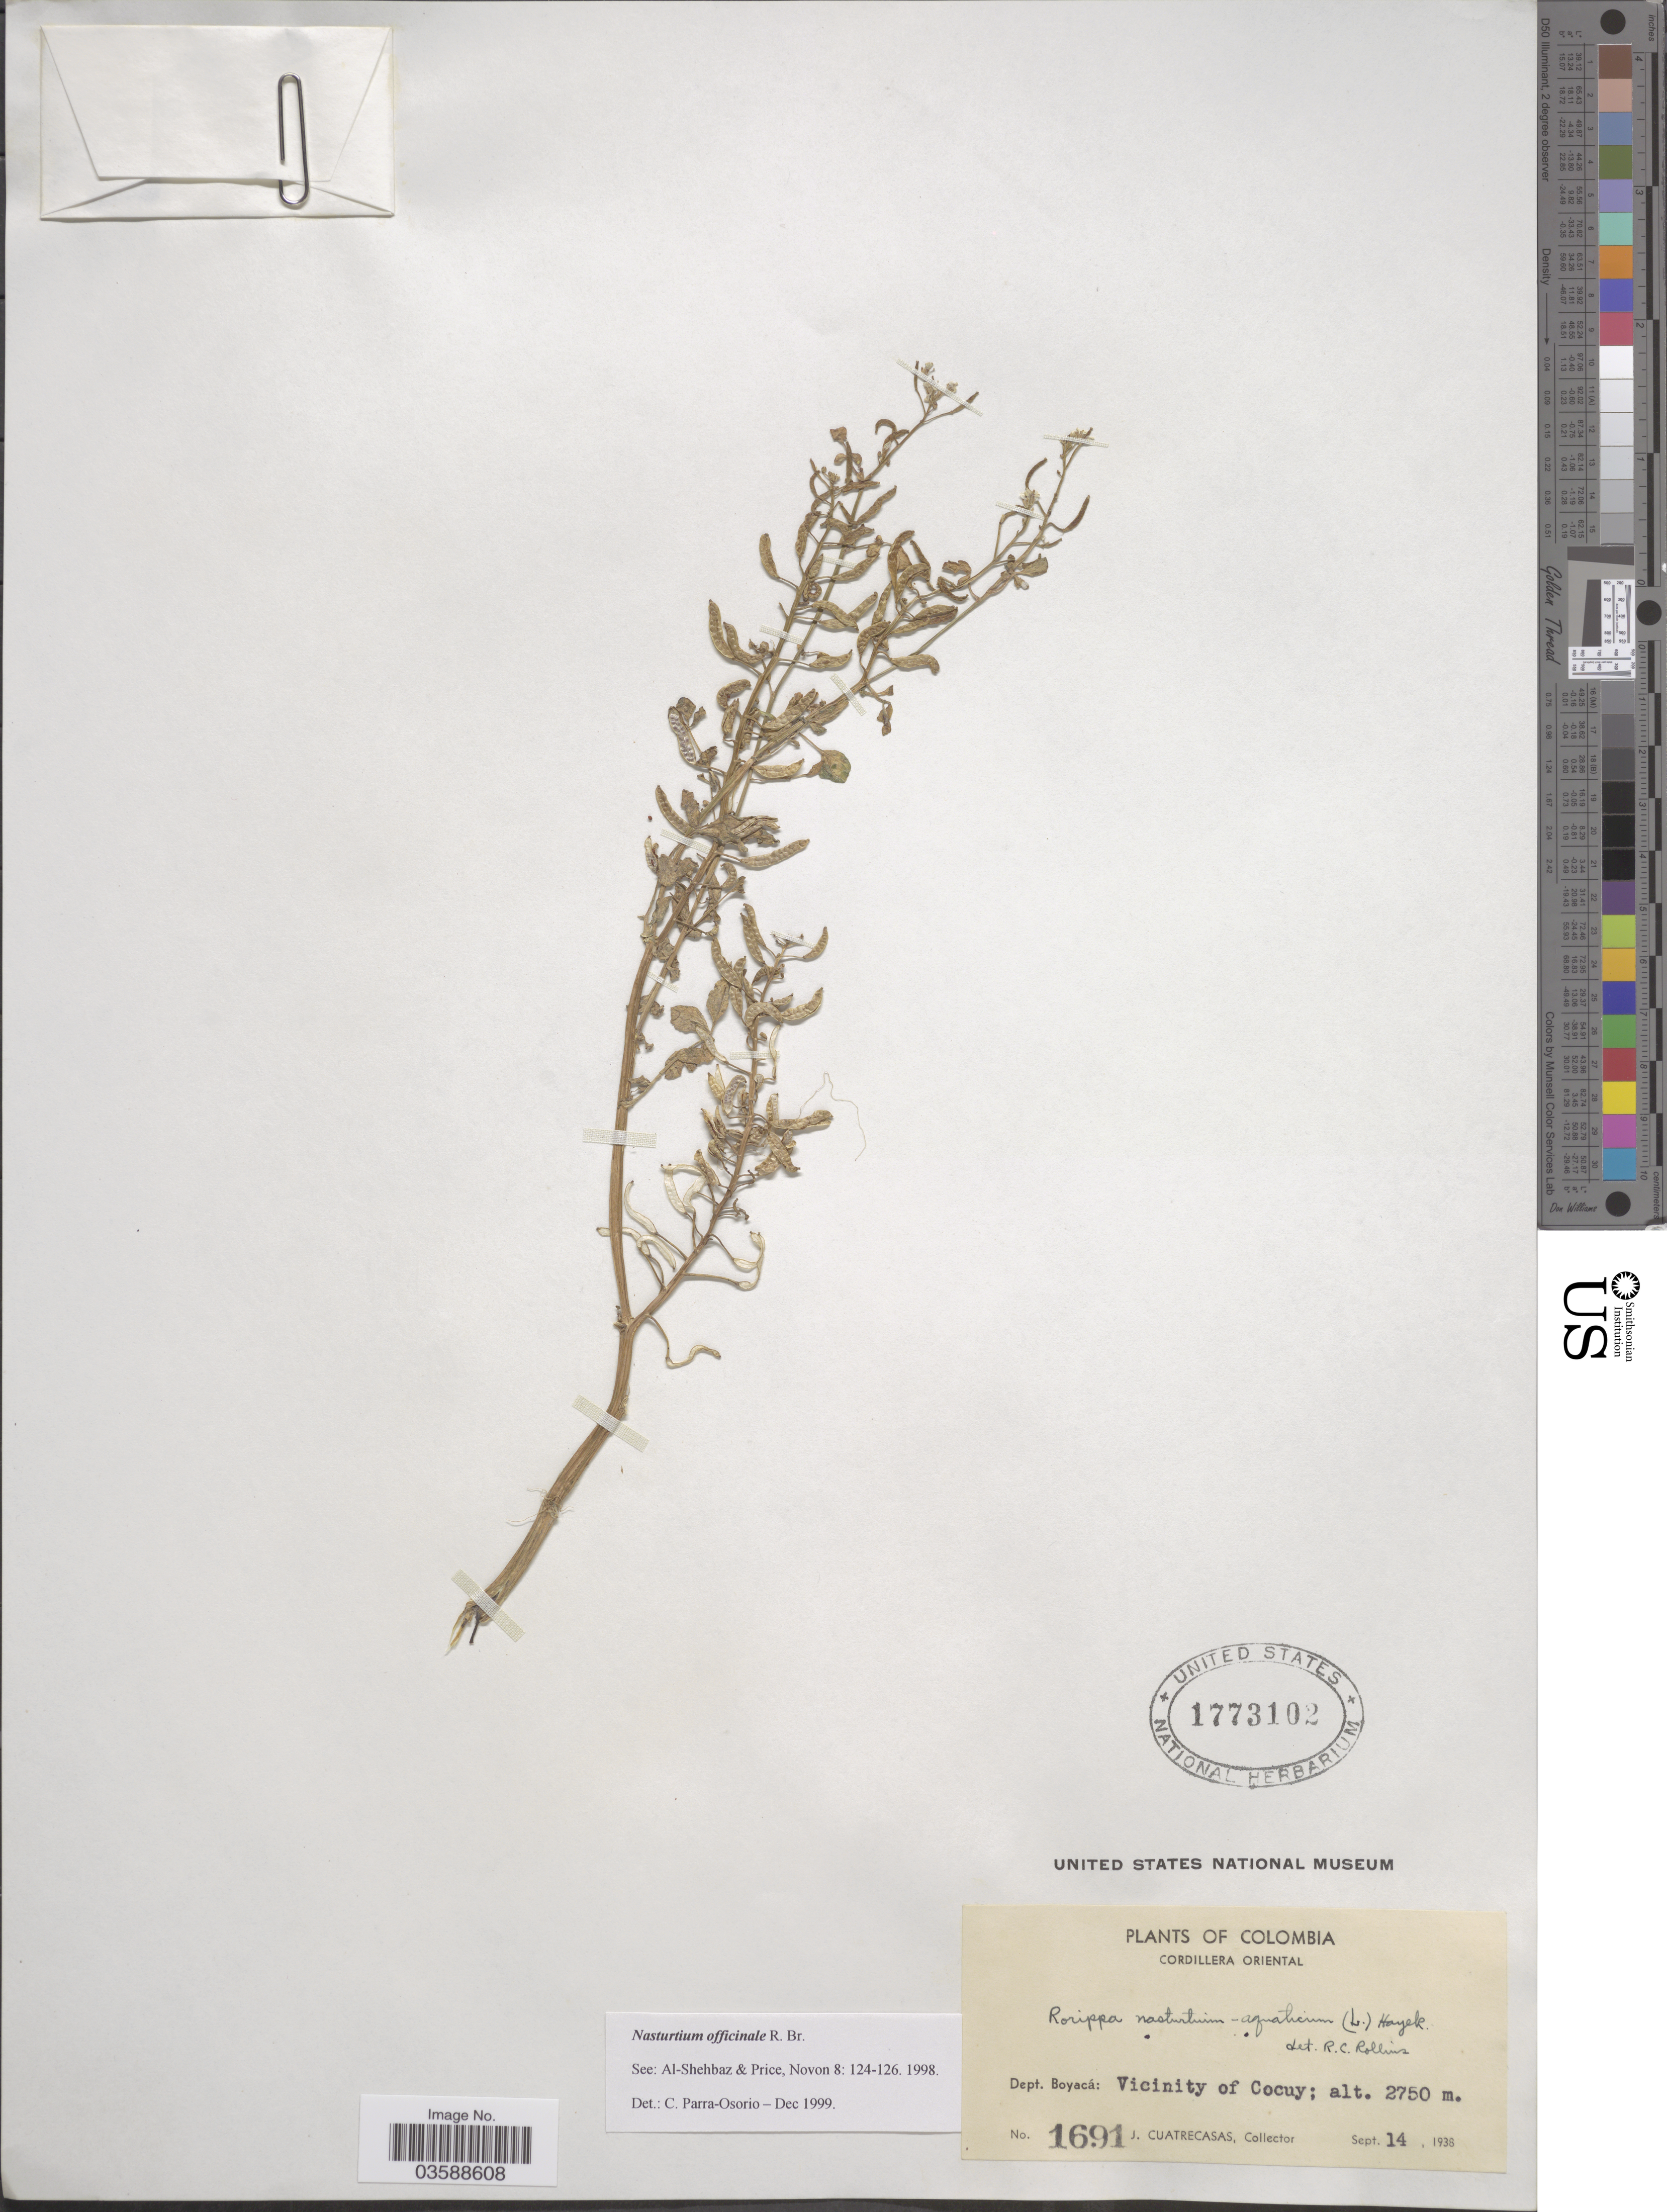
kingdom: Plantae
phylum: Tracheophyta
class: Magnoliopsida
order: Brassicales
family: Brassicaceae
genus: Nasturtium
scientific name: Nasturtium officinale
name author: R. Br.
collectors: J. Cuatrecasas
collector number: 1691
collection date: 1938-09-14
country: Colombia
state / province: Boyacá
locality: Cordillera Oriental. Dept. Boyacá: Vicinity of Cocuy.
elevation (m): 2750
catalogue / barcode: US 1773102